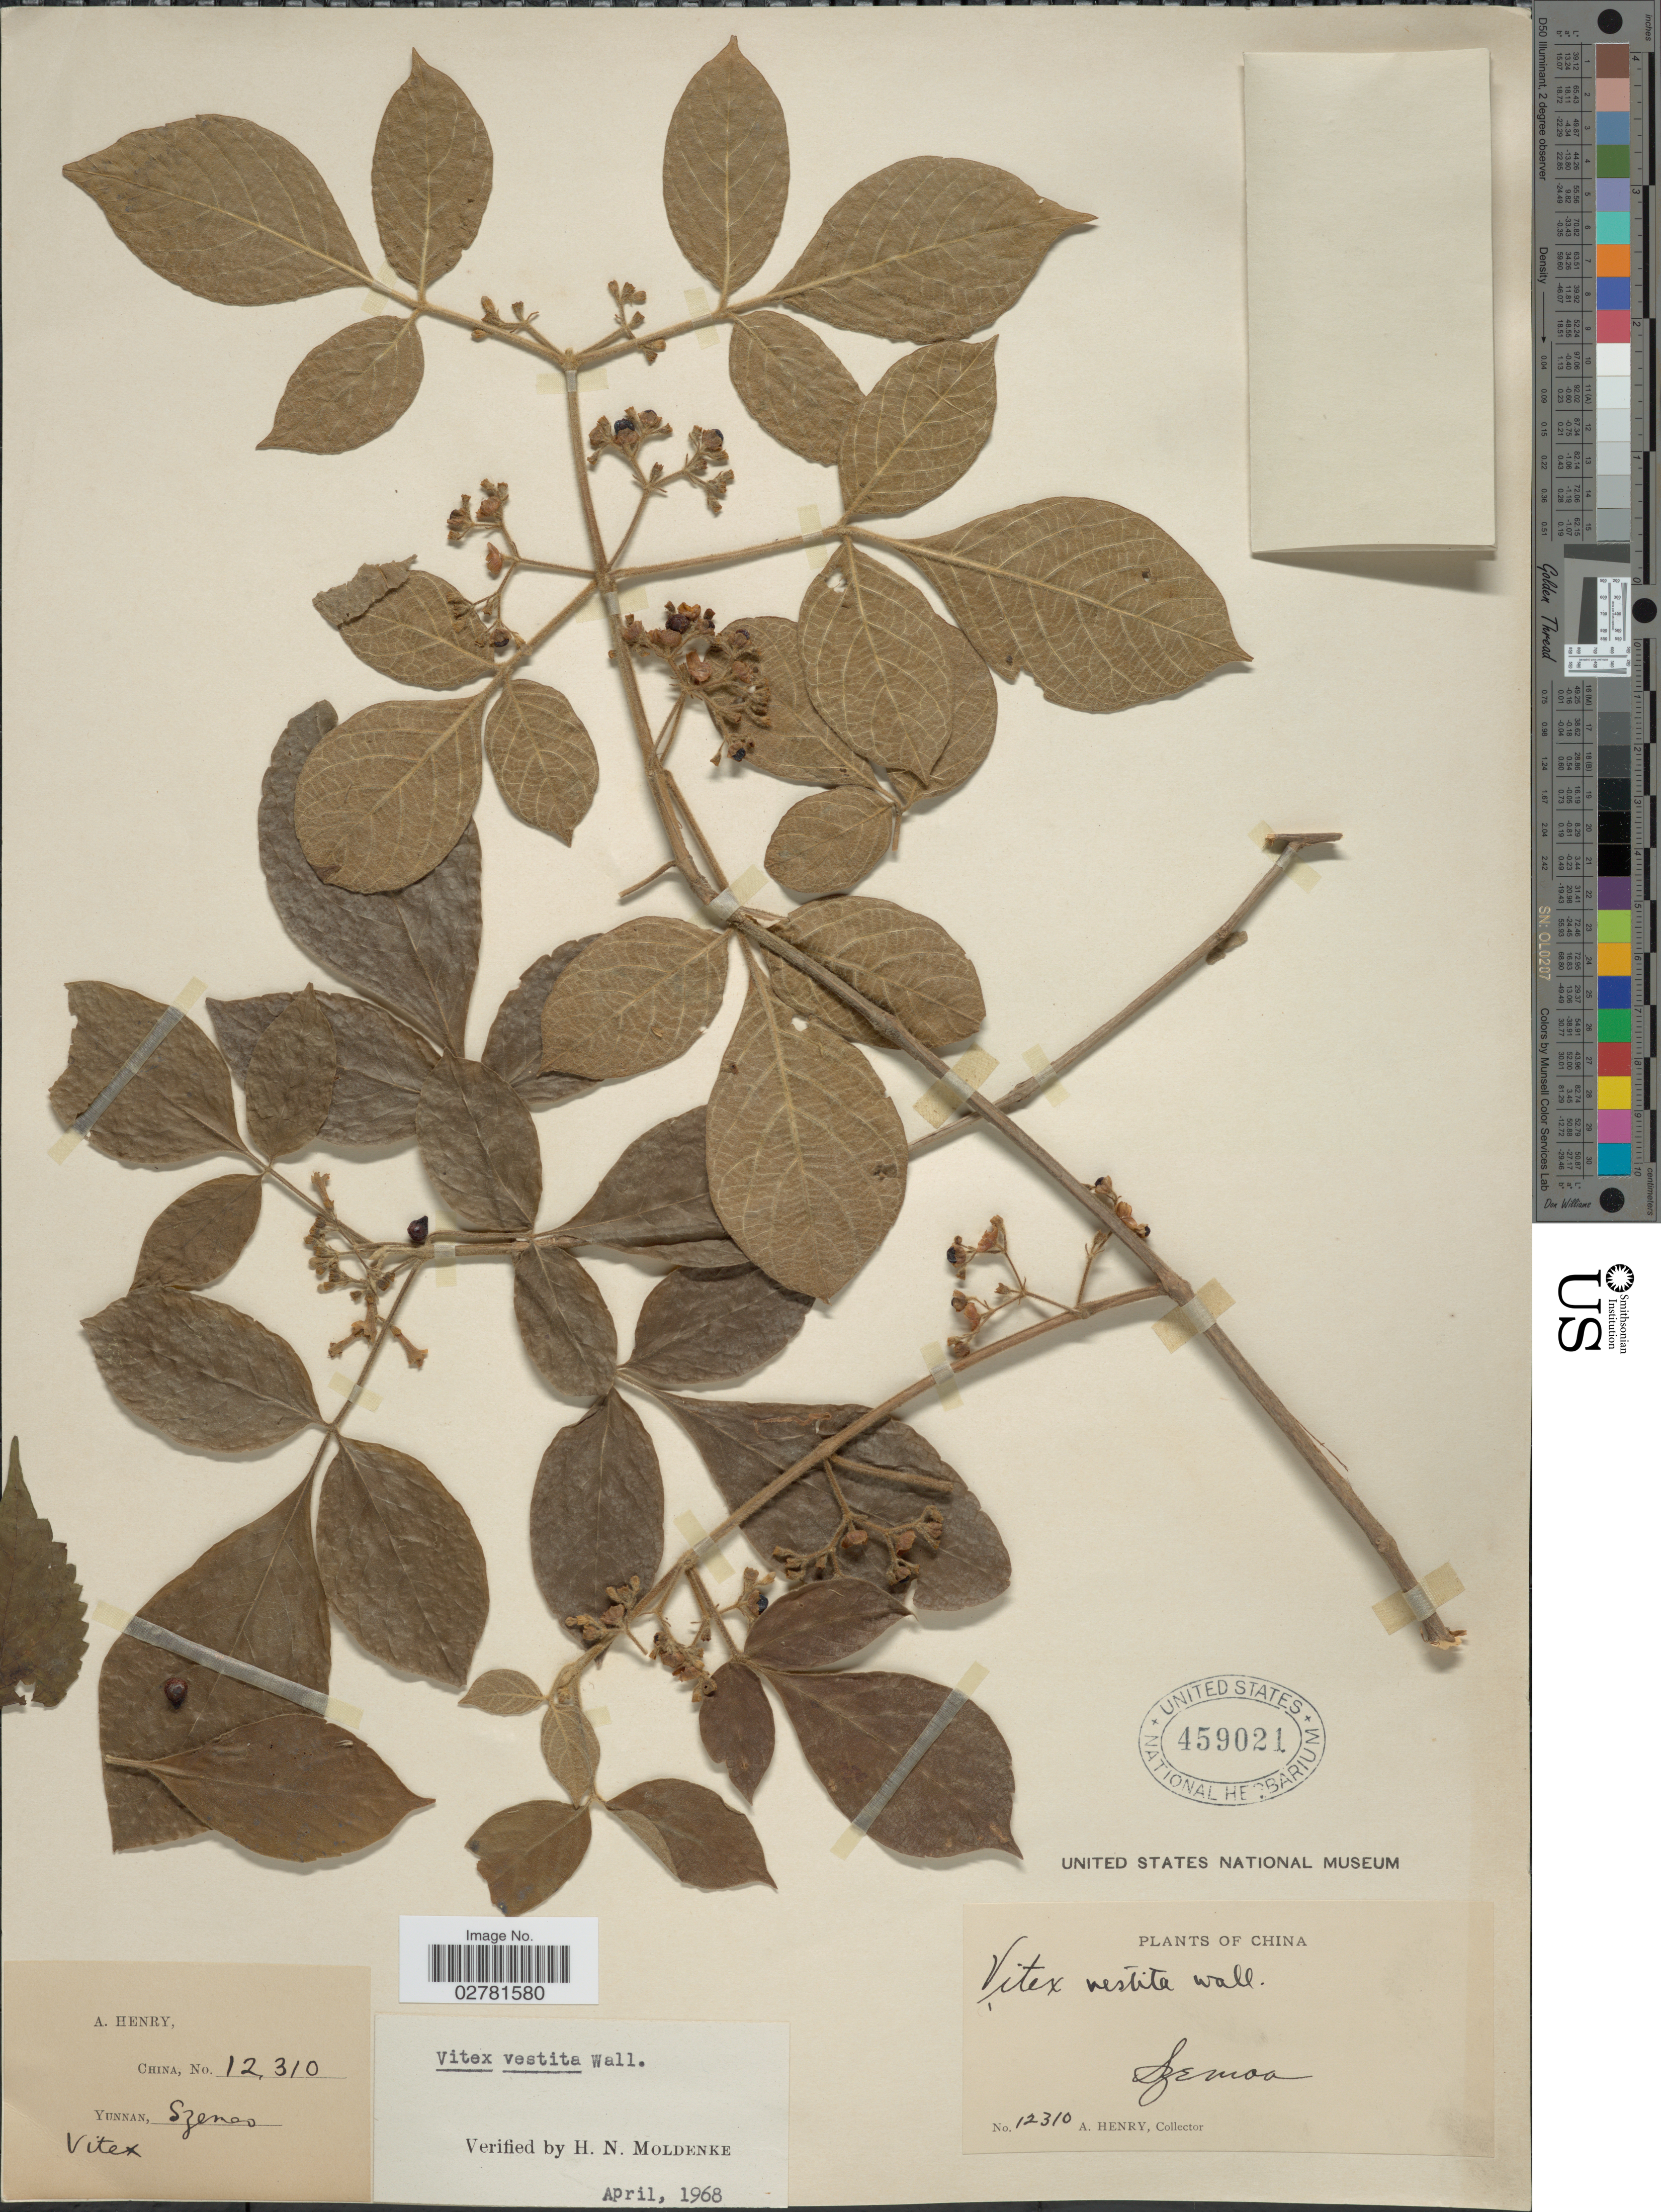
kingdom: Plantae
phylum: Tracheophyta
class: Magnoliopsida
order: Lamiales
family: Lamiaceae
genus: Vitex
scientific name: Vitex vestita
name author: Wall. ex Walp.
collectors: A. Henry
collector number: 12310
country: China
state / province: Yunnan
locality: Szemoa.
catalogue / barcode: US 459021